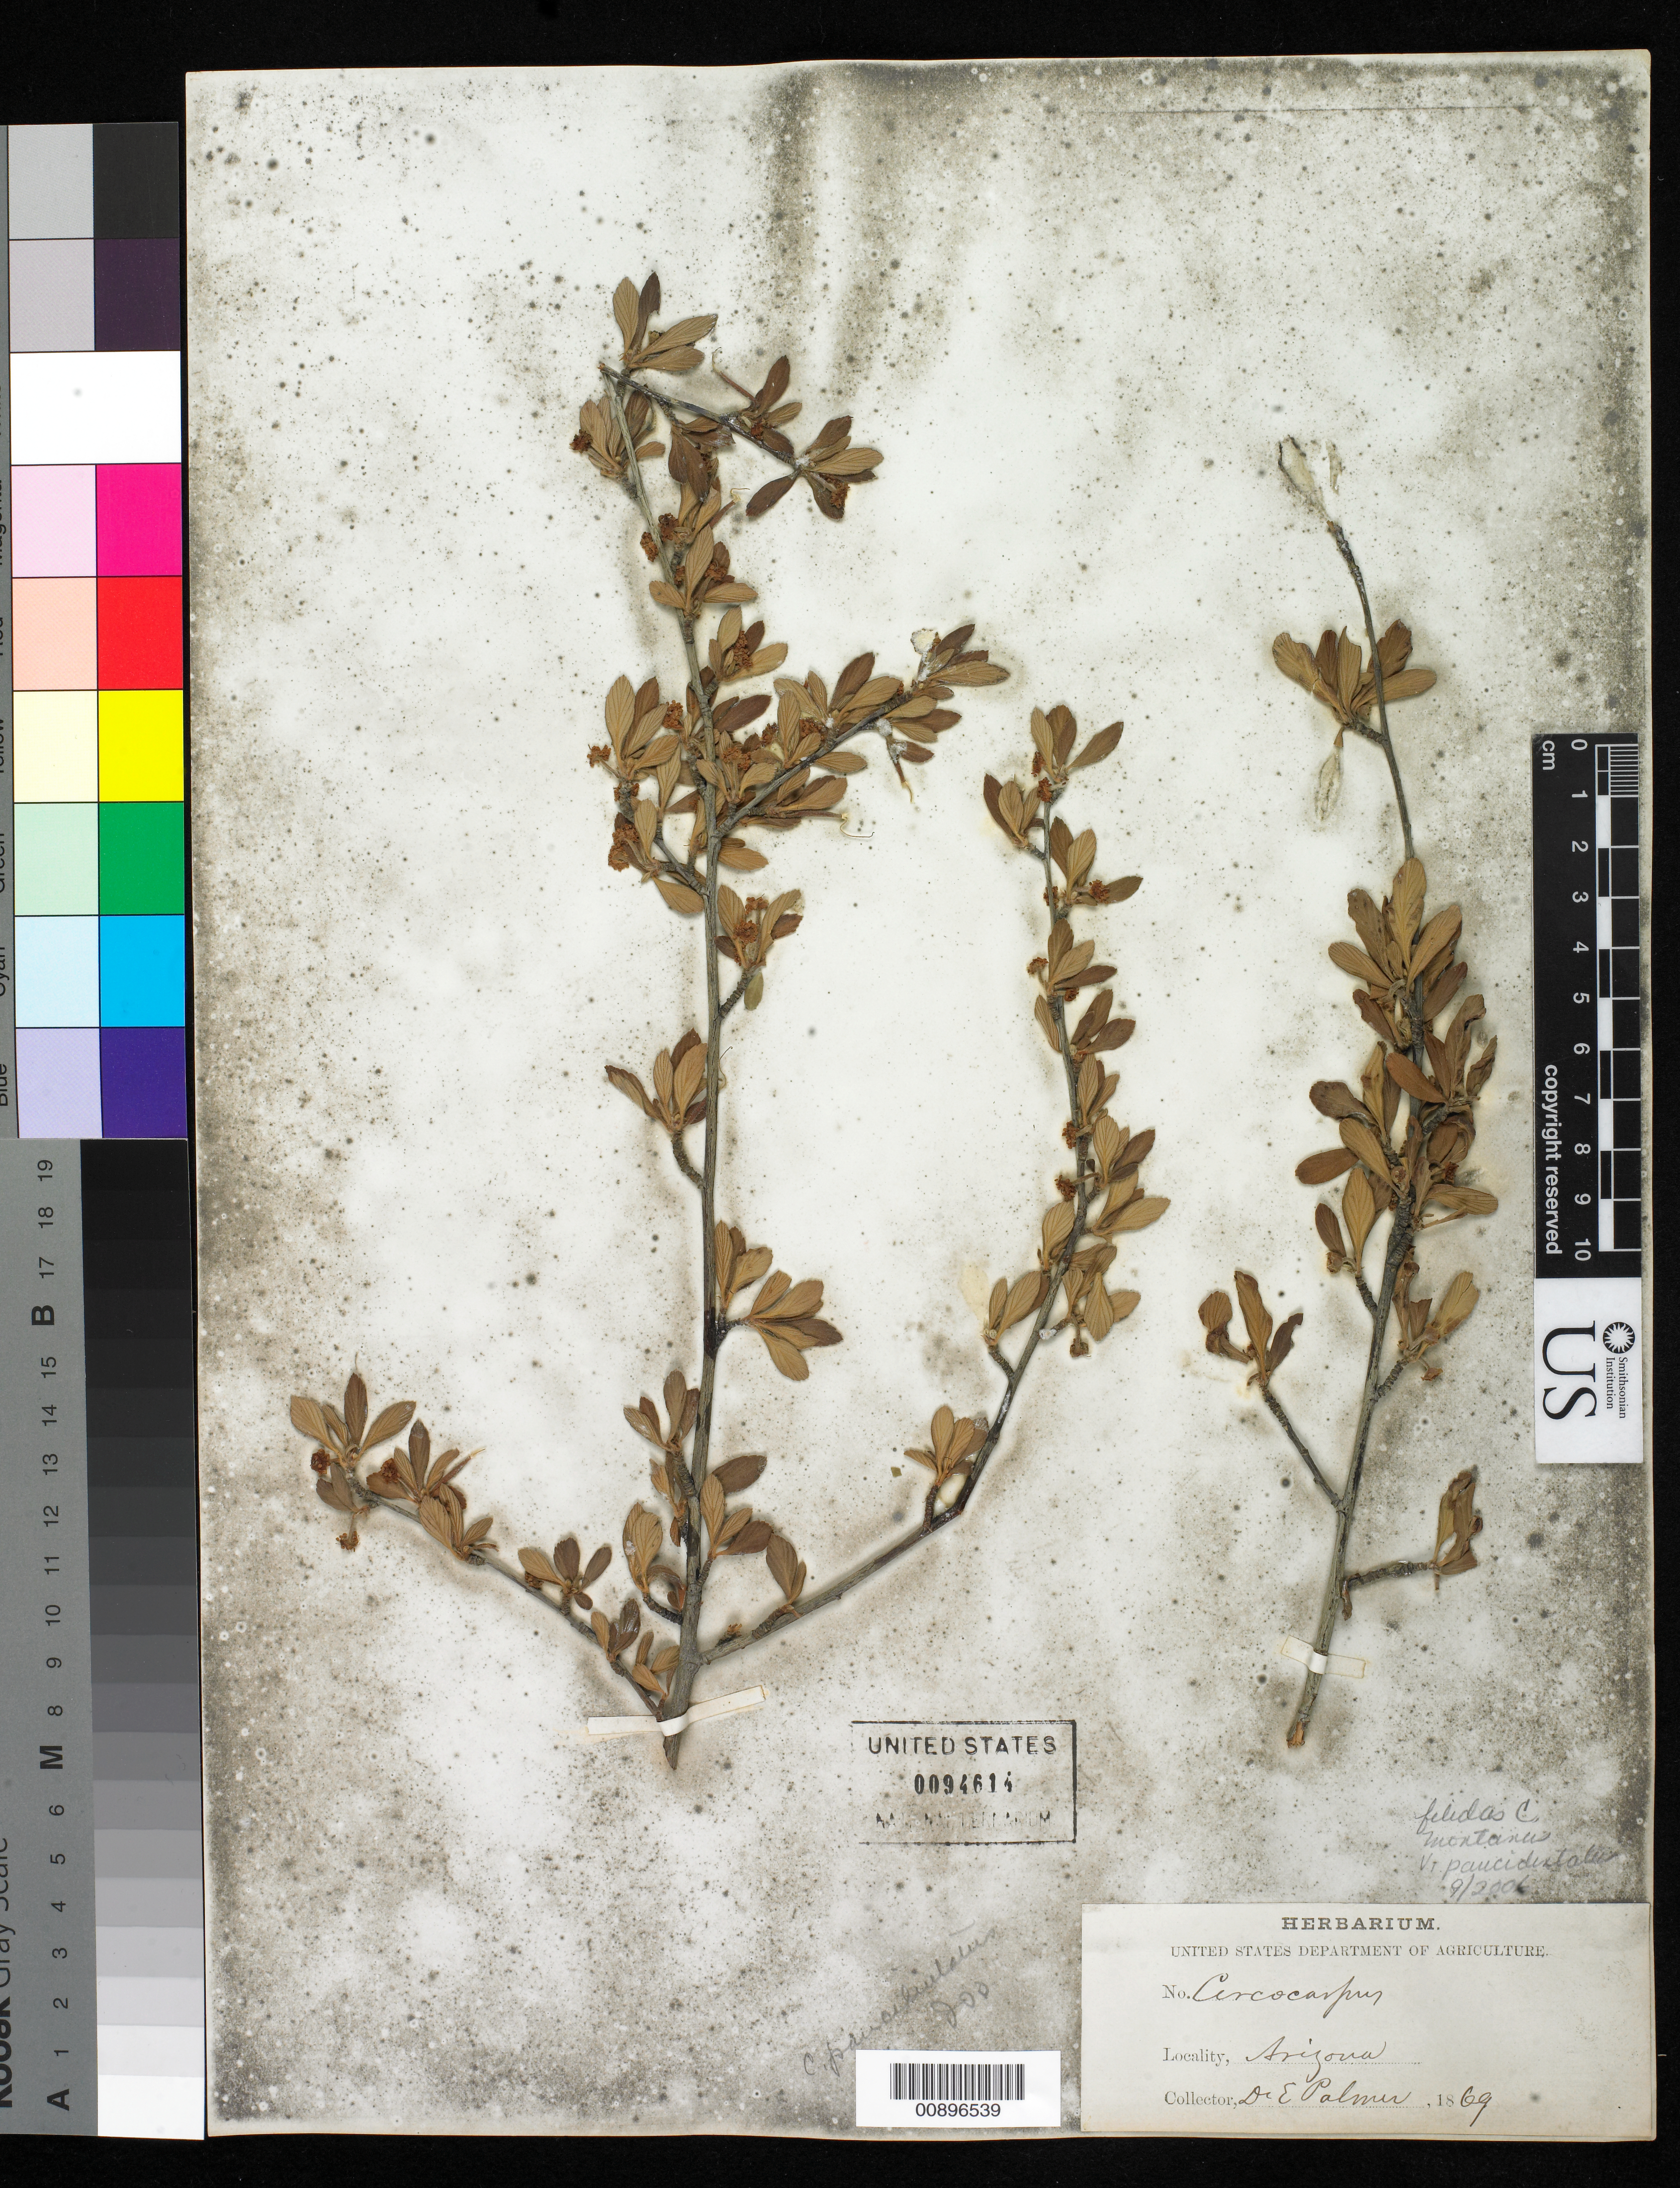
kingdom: Plantae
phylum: Tracheophyta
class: Magnoliopsida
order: Rosales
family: Rosaceae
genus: Cercocarpus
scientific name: Cercocarpus montanus var. paucidentatus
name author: (S. Watson) F.L. Martin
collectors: E. Palmer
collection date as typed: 1869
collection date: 1869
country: United States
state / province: Arizona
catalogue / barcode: US 94614